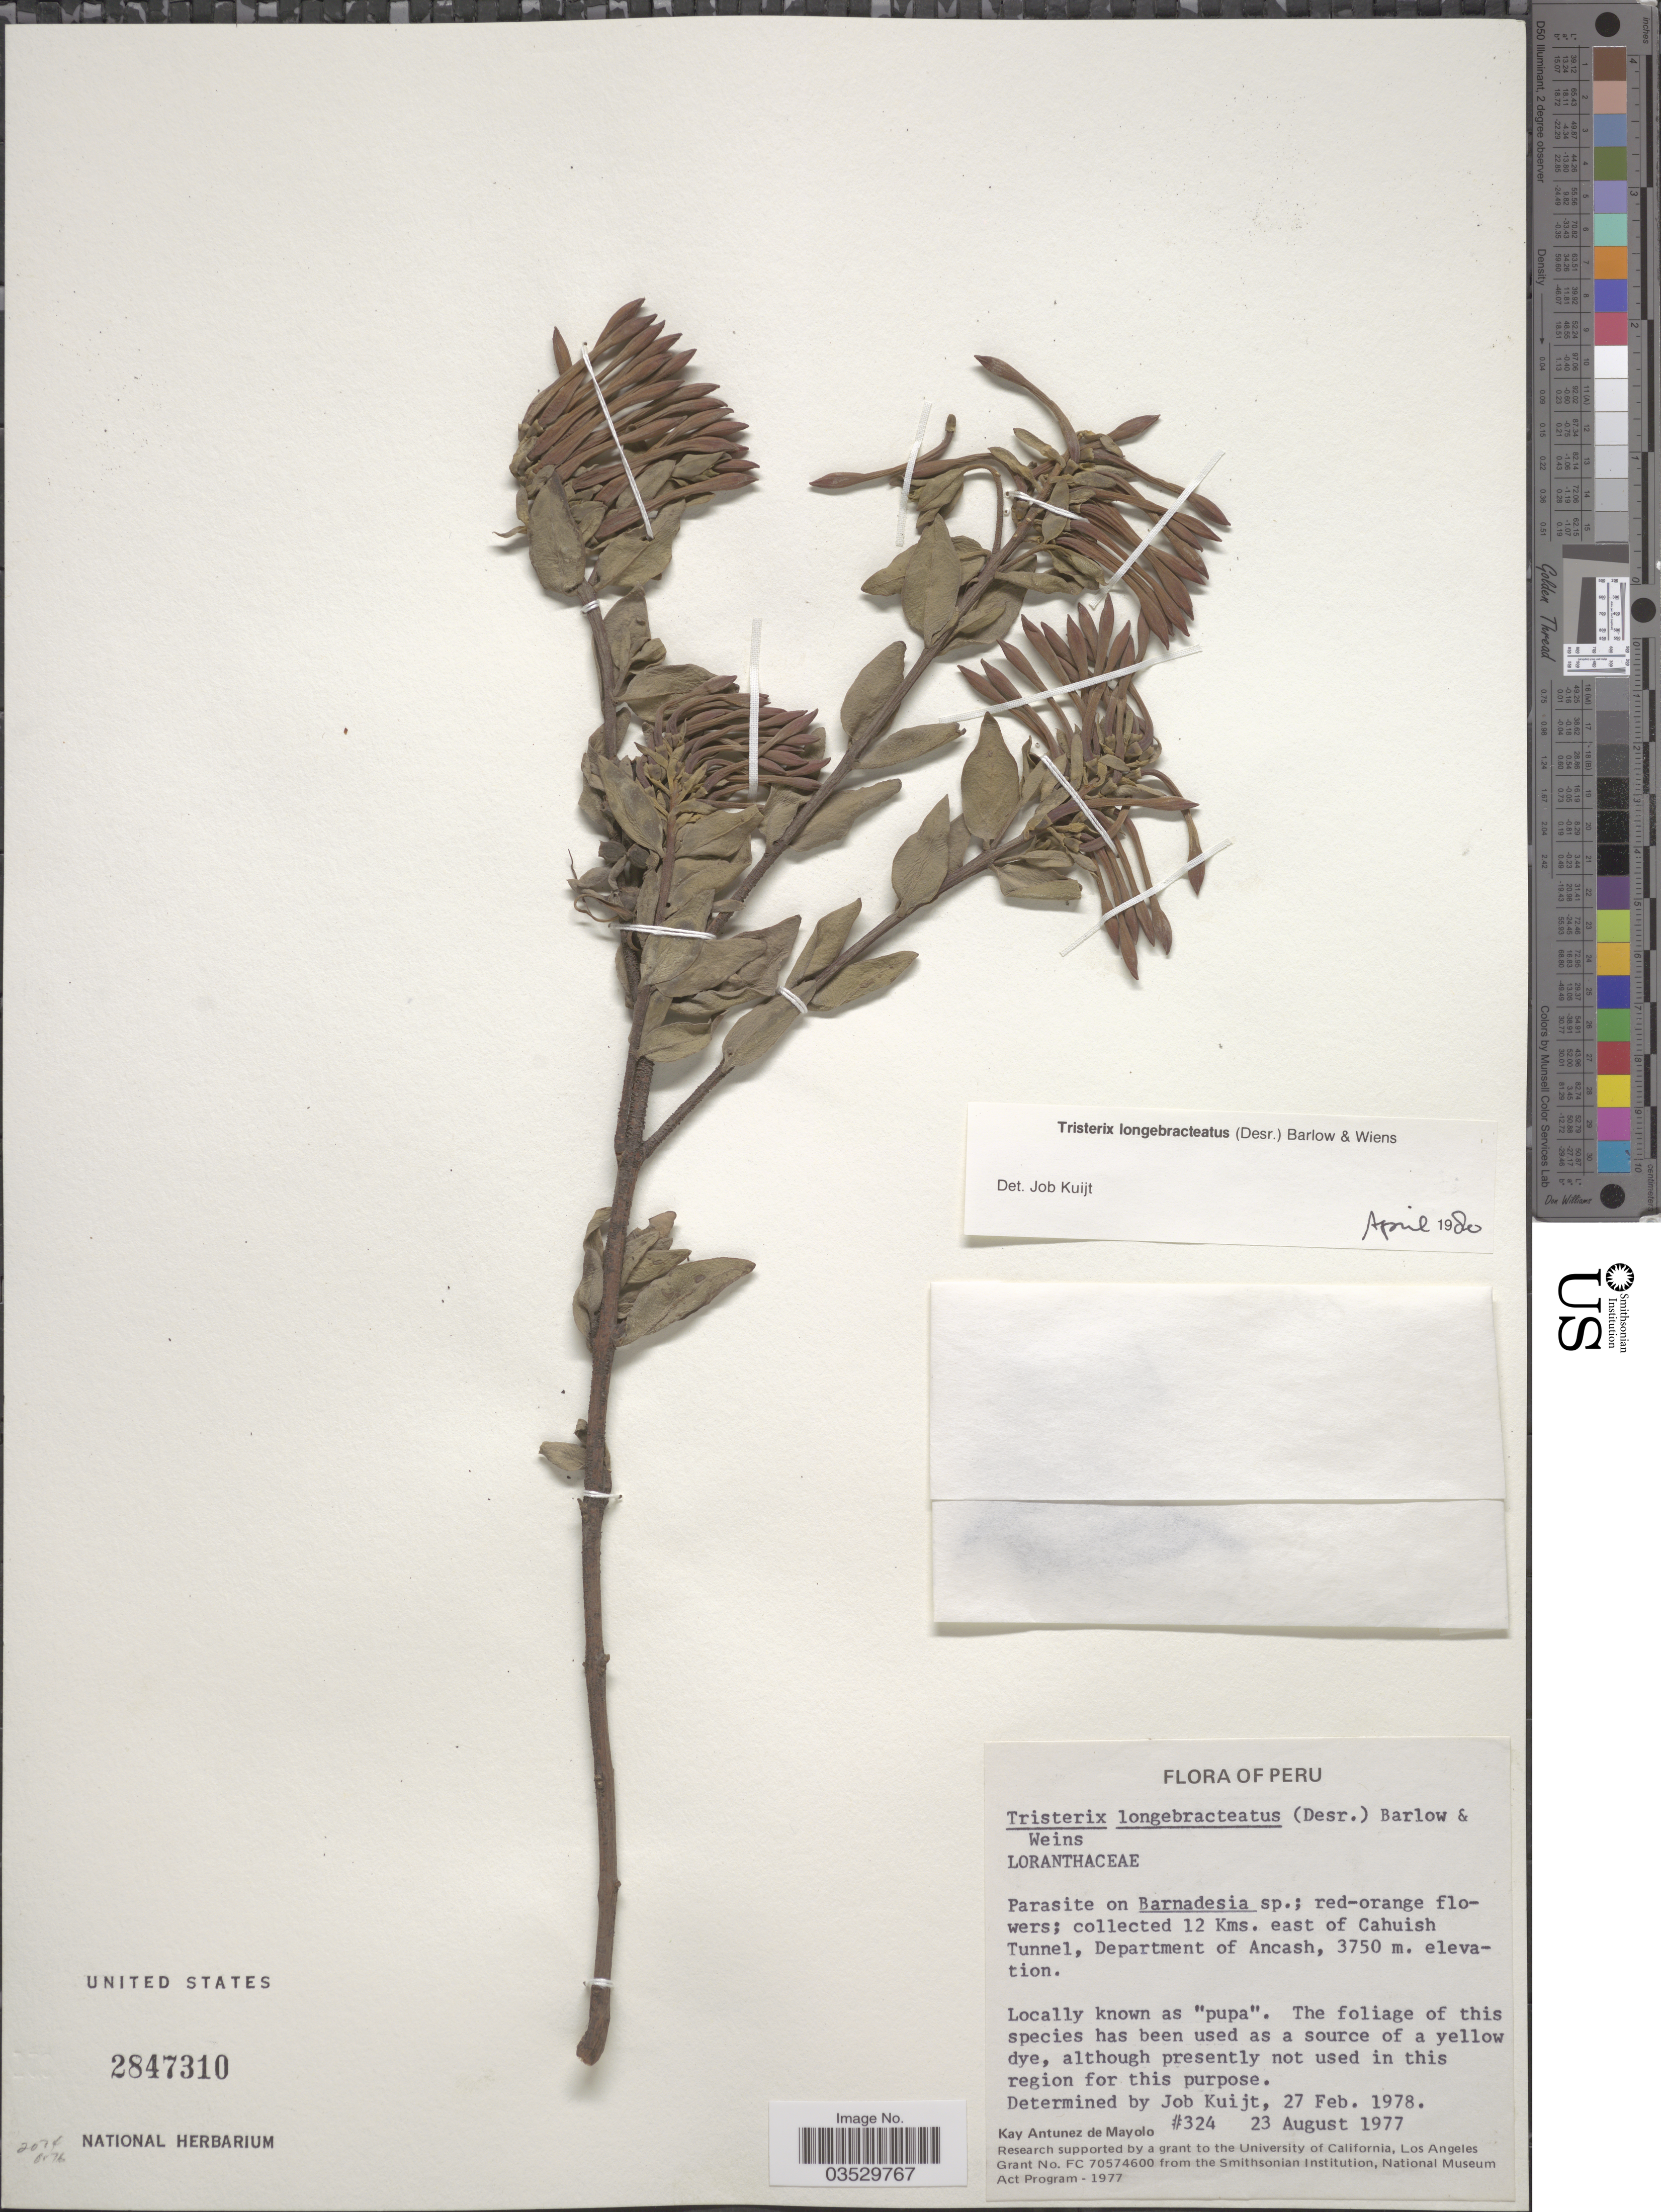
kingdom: Plantae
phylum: Tracheophyta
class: Magnoliopsida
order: Santalales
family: Loranthaceae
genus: Tristerix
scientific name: Tristerix longebracteatus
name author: (Desr.) Bart. & Wiens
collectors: K. Antunez de Mayolo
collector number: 324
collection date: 1977-08-23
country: Peru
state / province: Ancash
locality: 12 Kms. east of Cahuish Tunnel, Department of Ancash.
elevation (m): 3750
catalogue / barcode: US 2847310